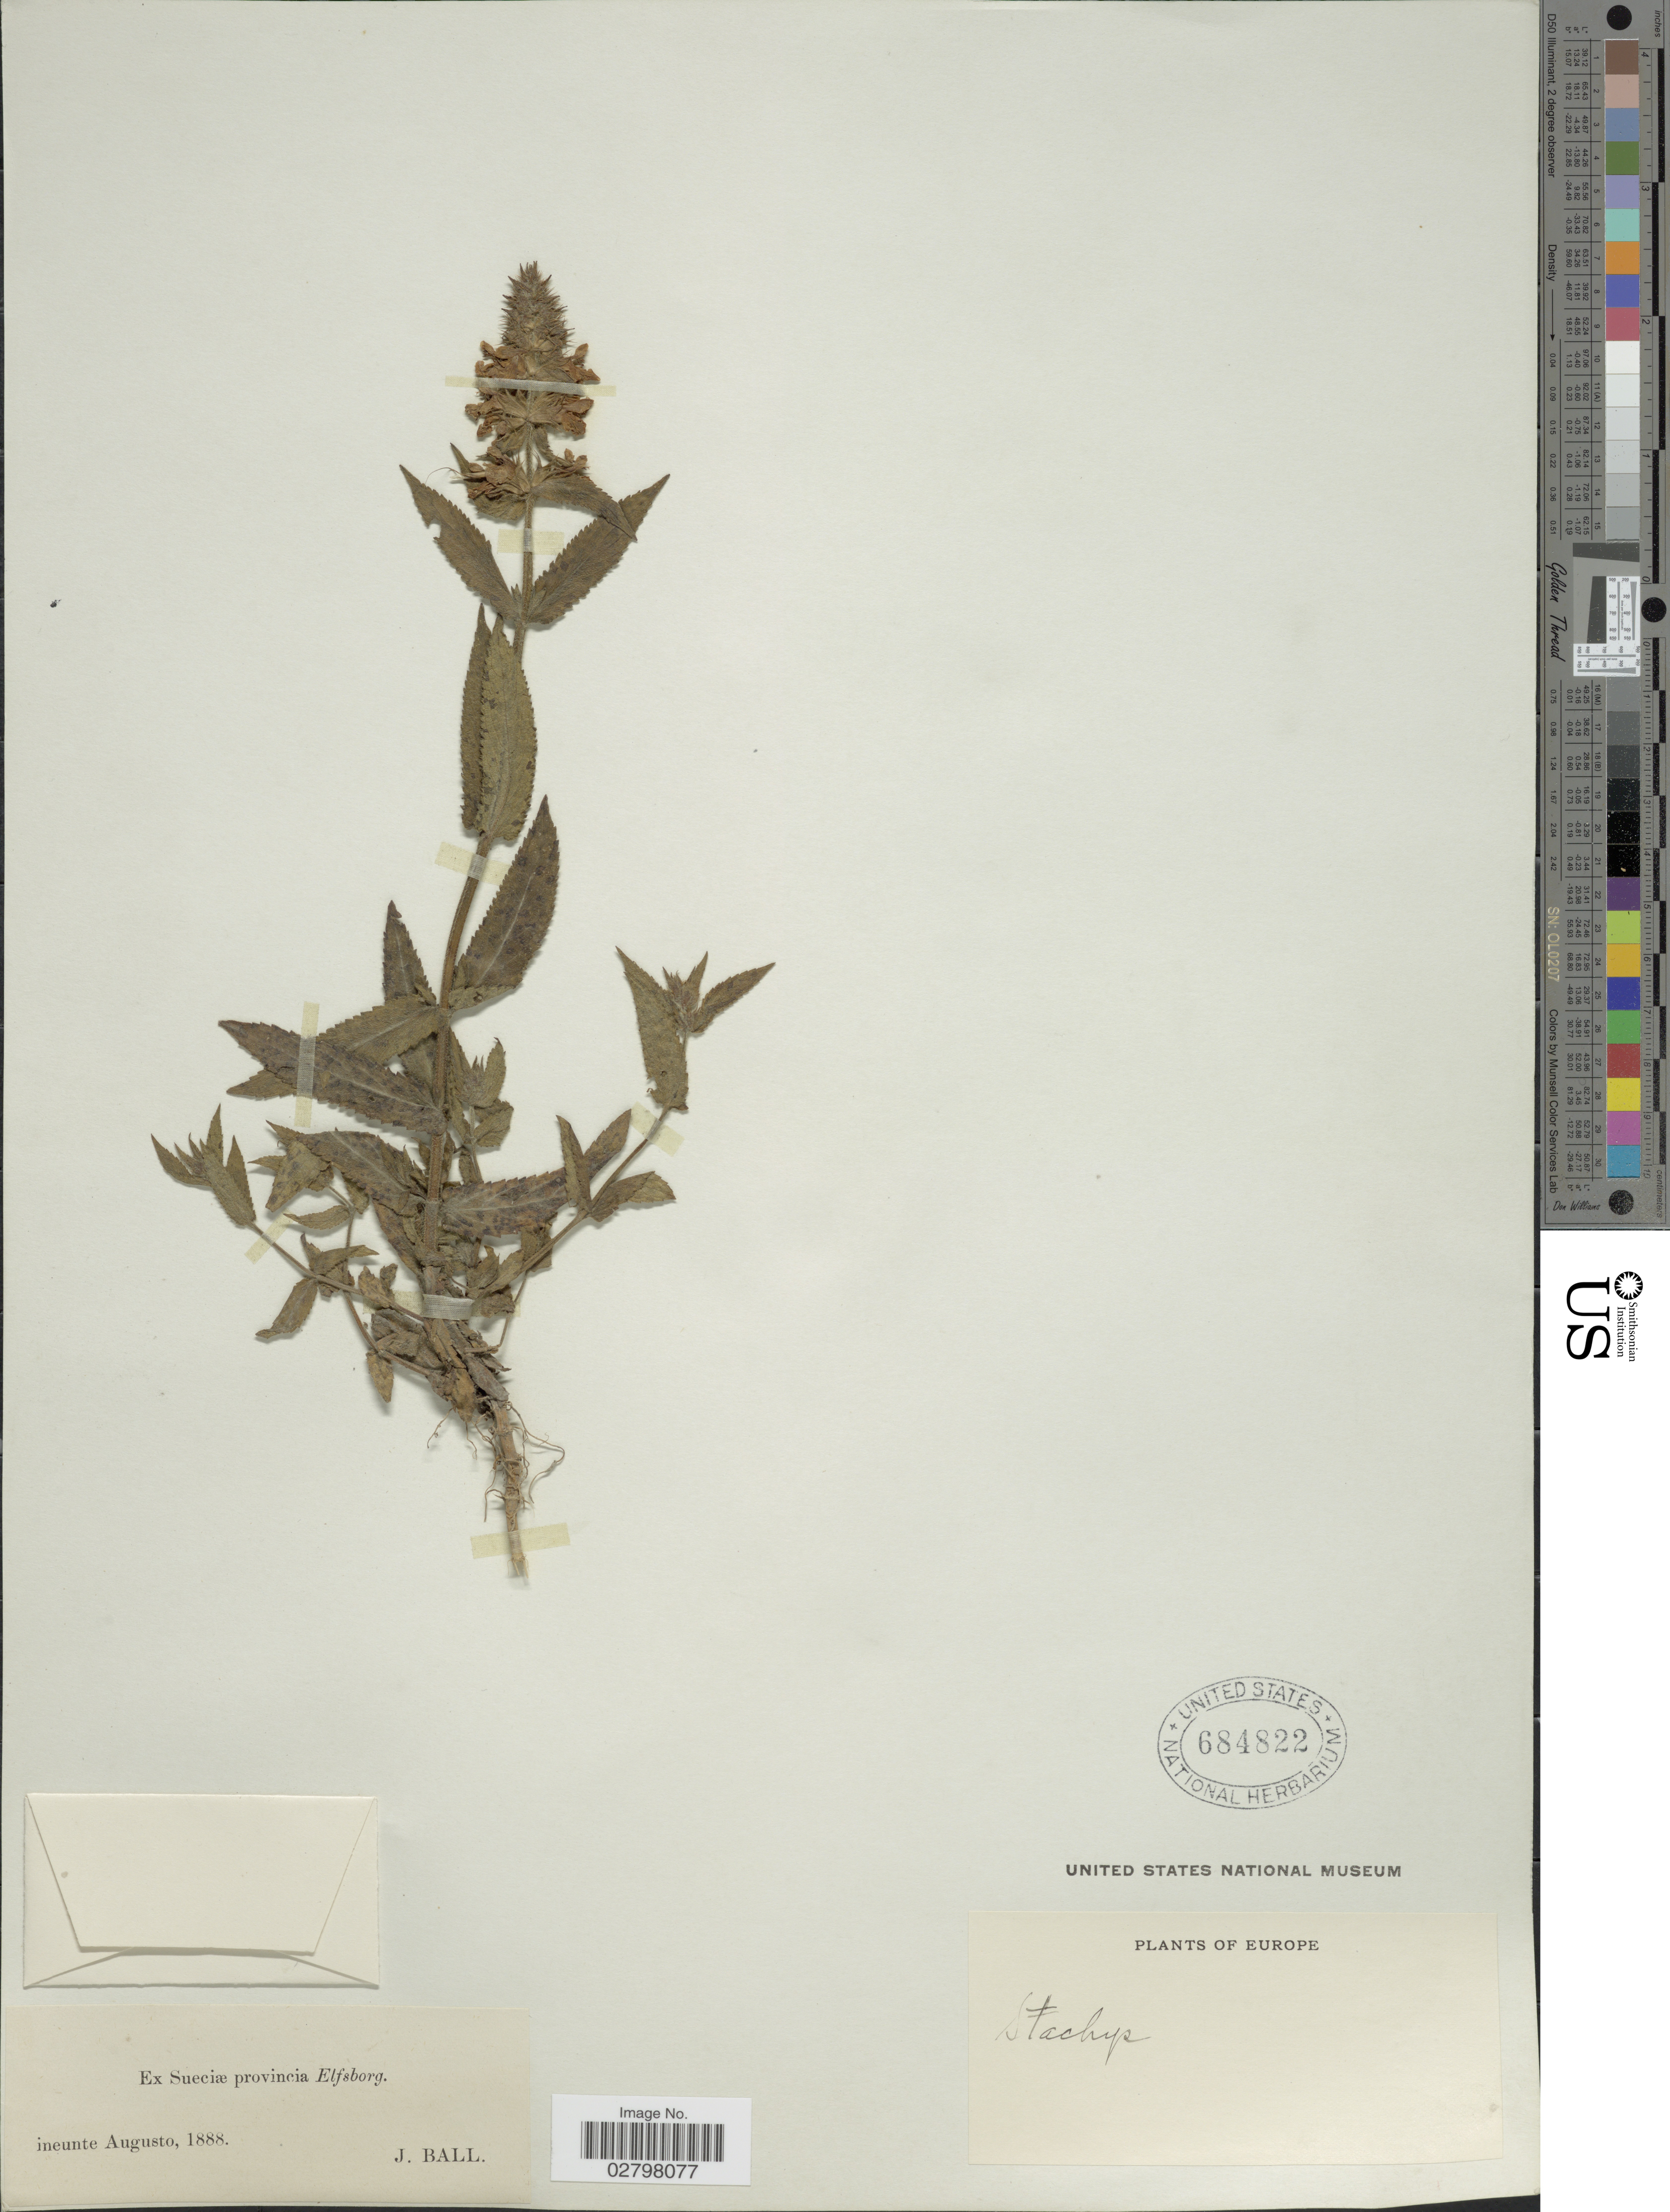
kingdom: Plantae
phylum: Tracheophyta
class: Magnoliopsida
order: Lamiales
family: Lamiaceae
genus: Stachys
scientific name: Stachys sp.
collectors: J. Ball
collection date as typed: Ineunte Augusto, 1888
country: Sweden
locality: Ex Sueciæ provincia Elfsborg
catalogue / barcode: US 684822